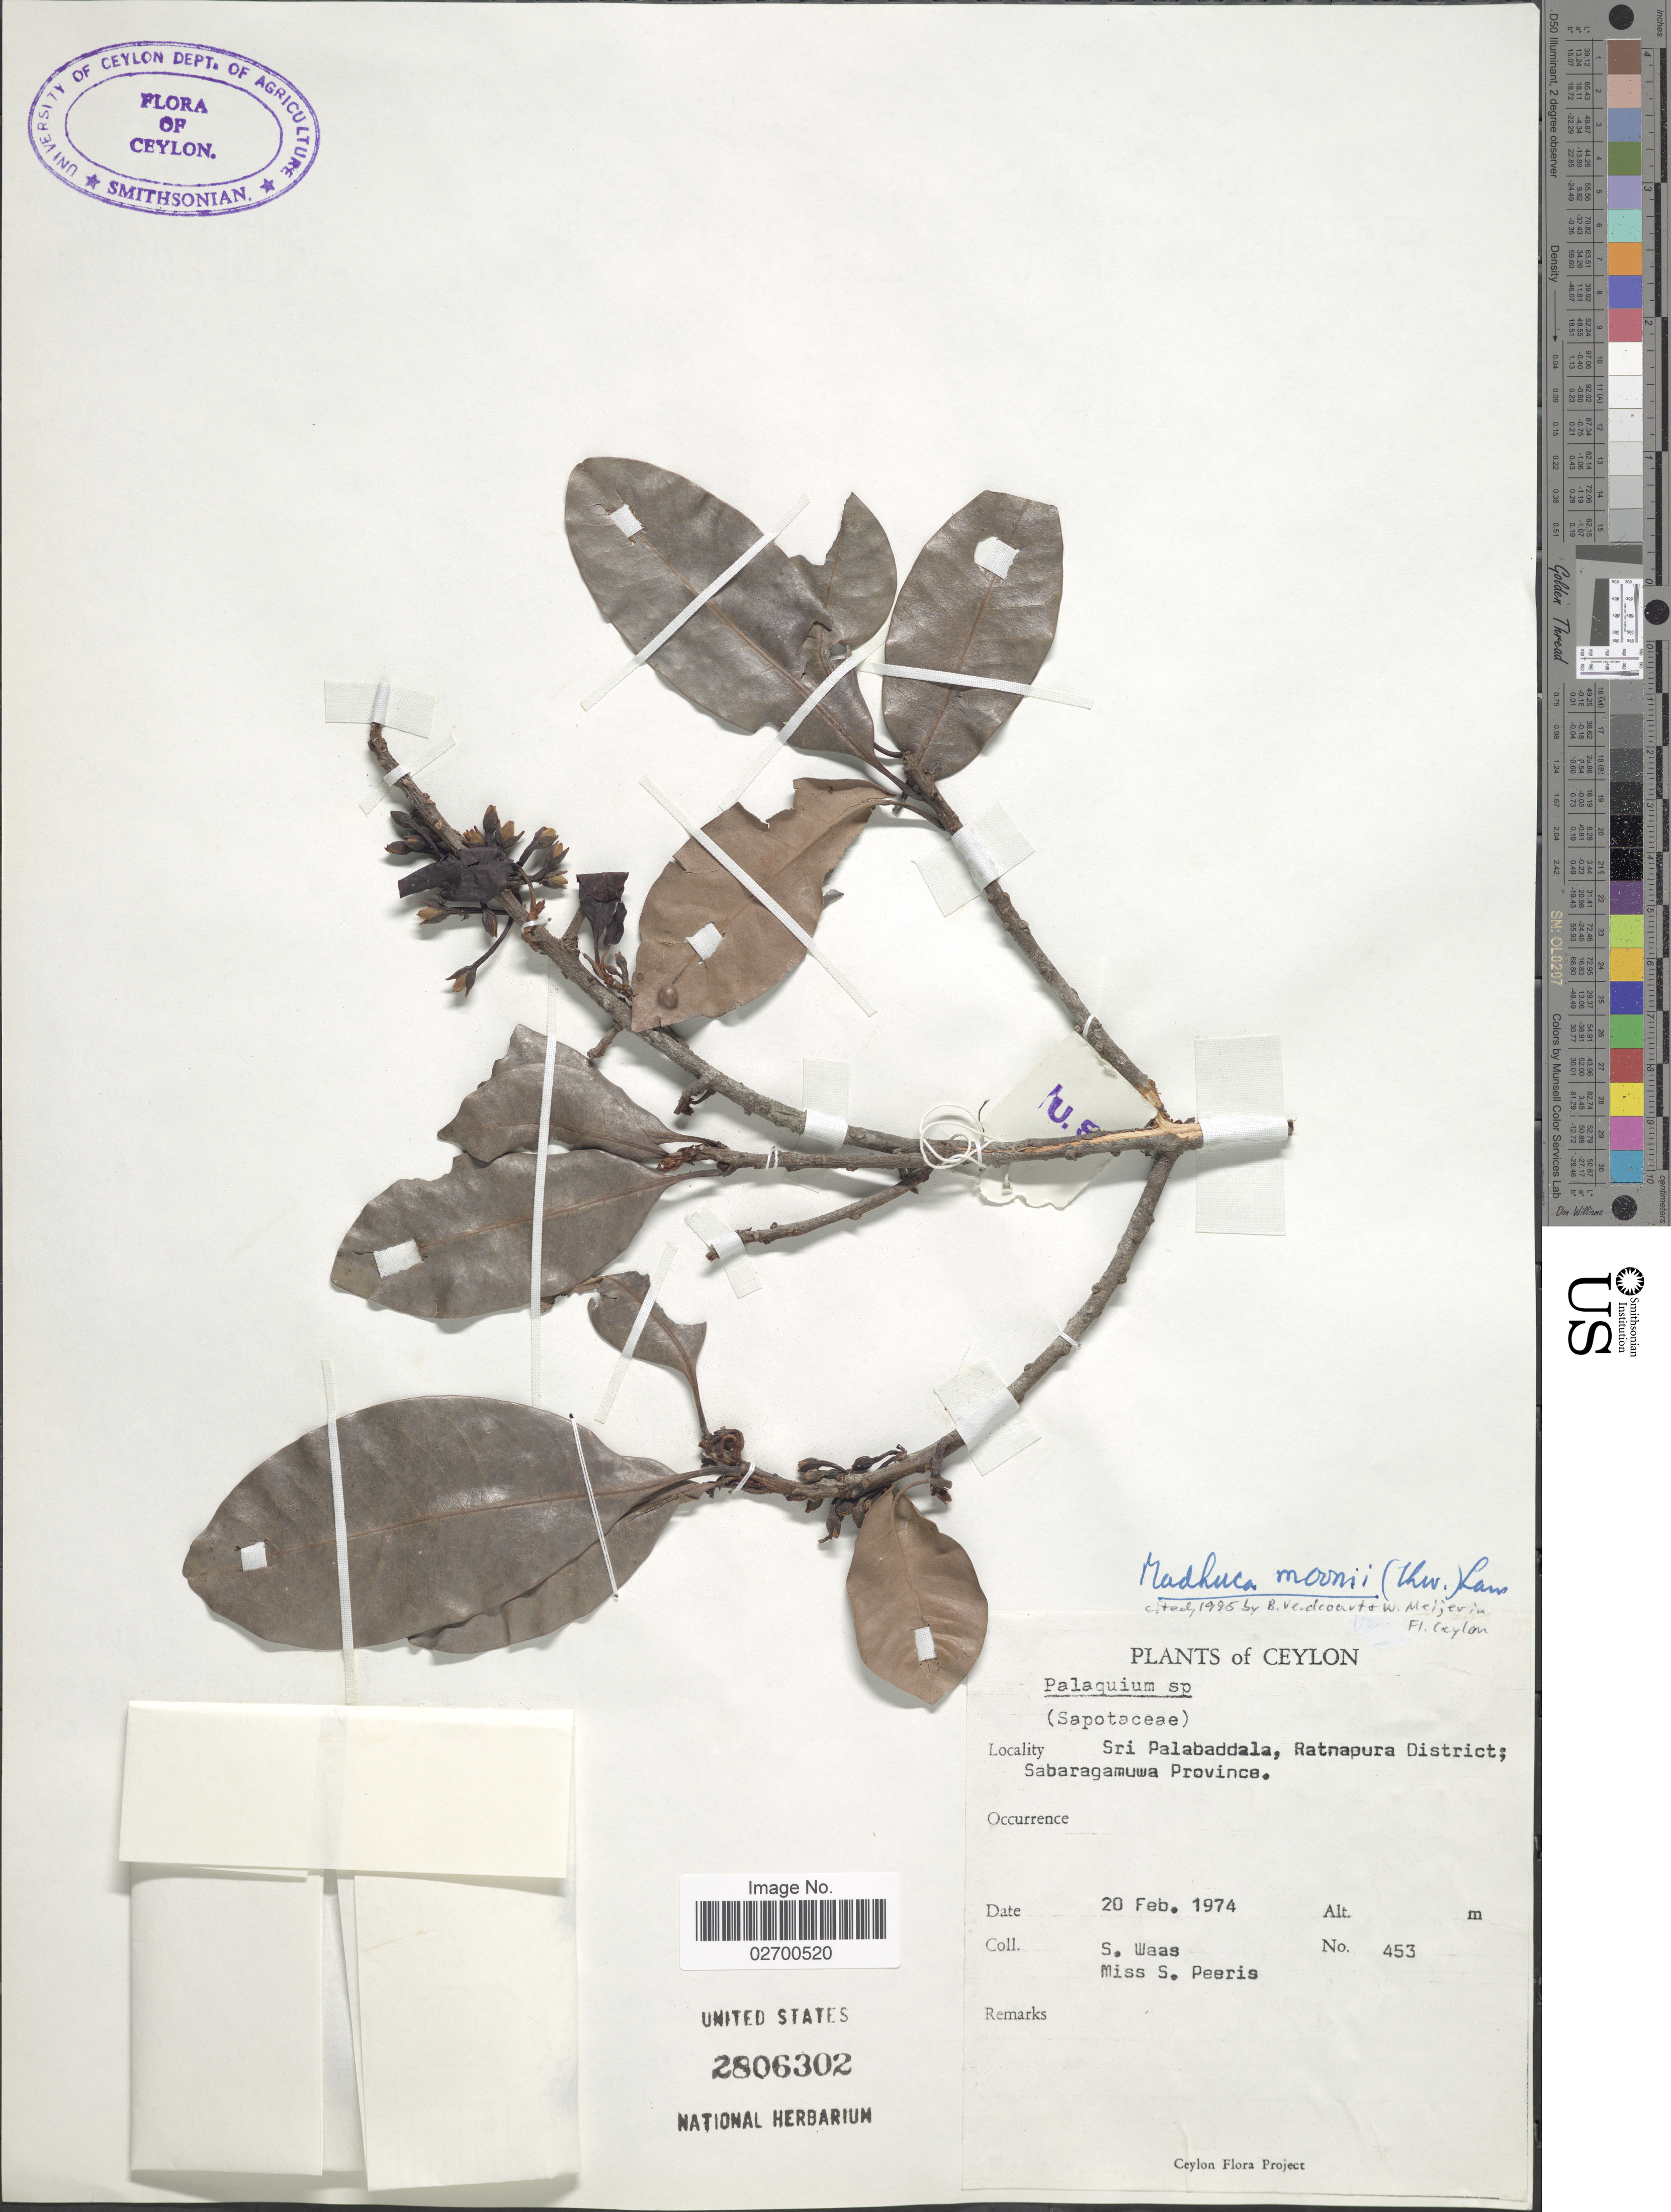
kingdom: Plantae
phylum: Tracheophyta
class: Magnoliopsida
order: Ericales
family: Sapotaceae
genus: Madhuca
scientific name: Madhuca moonii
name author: (Thwaites) H.J. Lam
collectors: S. Waas & S. Peeris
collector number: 453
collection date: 1974-02-20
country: Sri Lanka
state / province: Sabaragamuwa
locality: Ceylon. Sri Palabaddala, Ratnapura District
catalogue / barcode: US 2806302